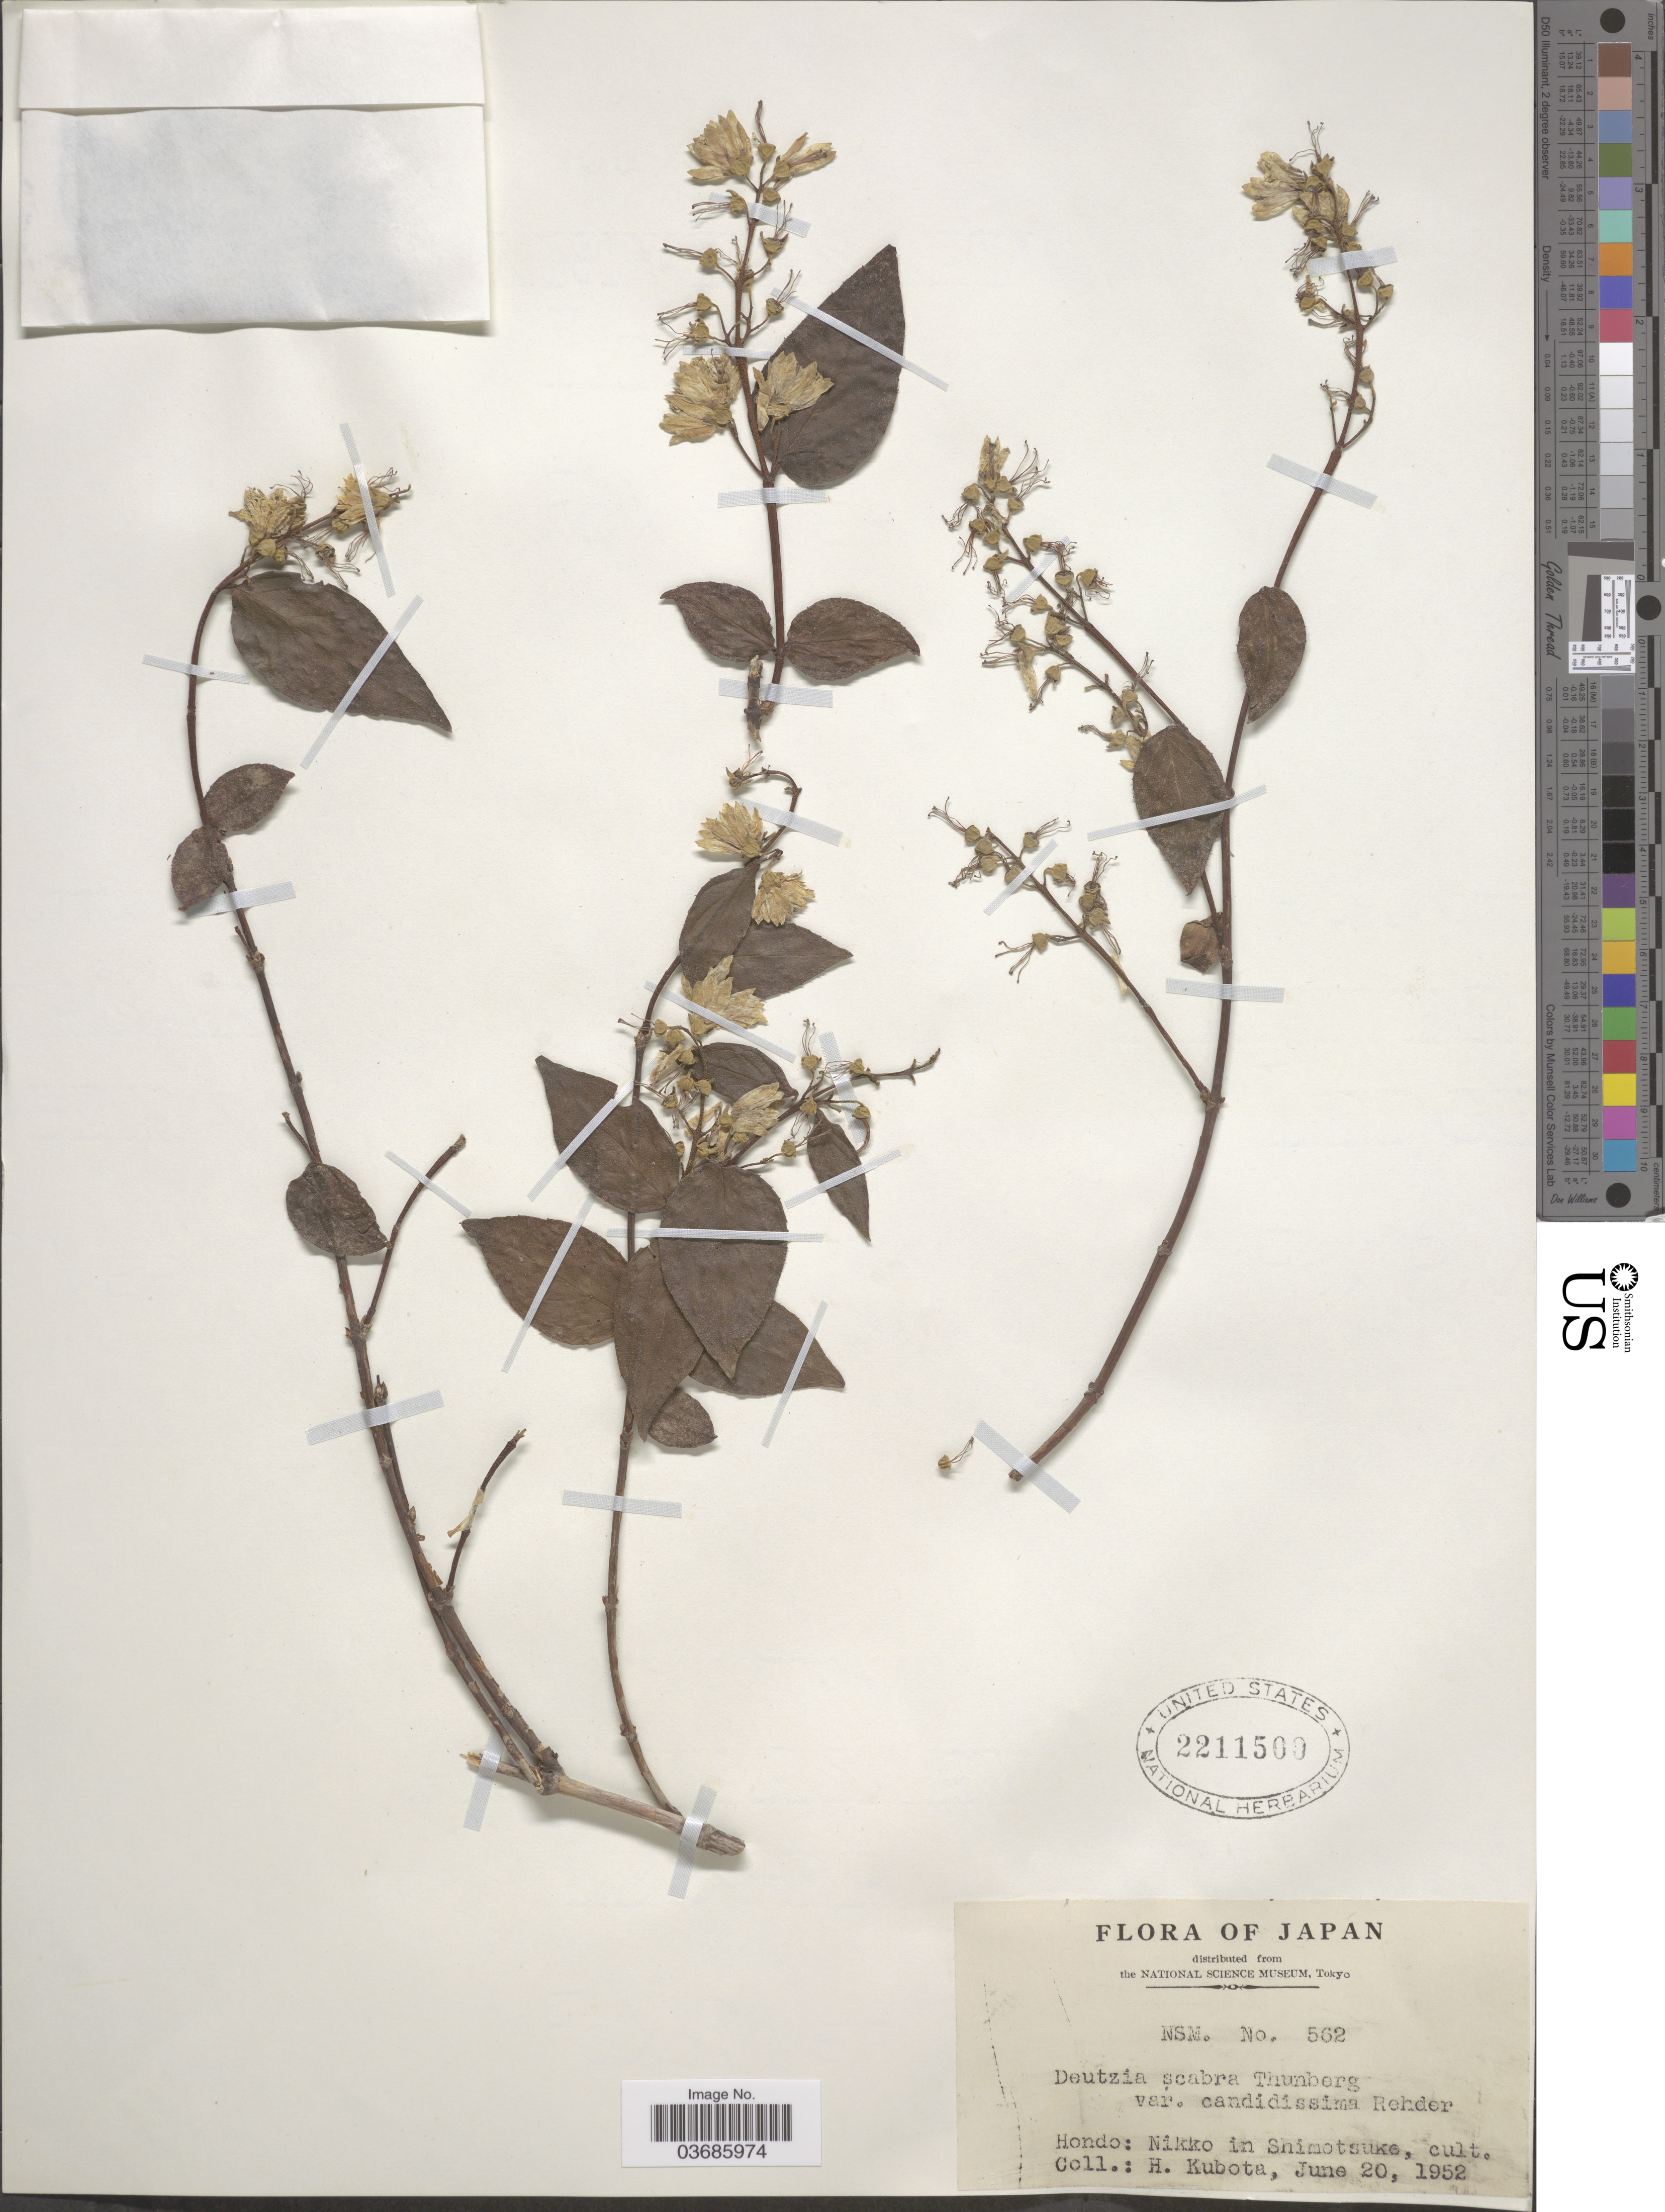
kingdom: Plantae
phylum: Tracheophyta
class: Magnoliopsida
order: Cornales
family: Hydrangeaceae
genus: Deutzia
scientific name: Deutzia scabra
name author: Thunb.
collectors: H. Kubota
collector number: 562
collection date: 1952-06-20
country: Japan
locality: Hondo: Nikko in Shimotsuke.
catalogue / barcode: US 2211500